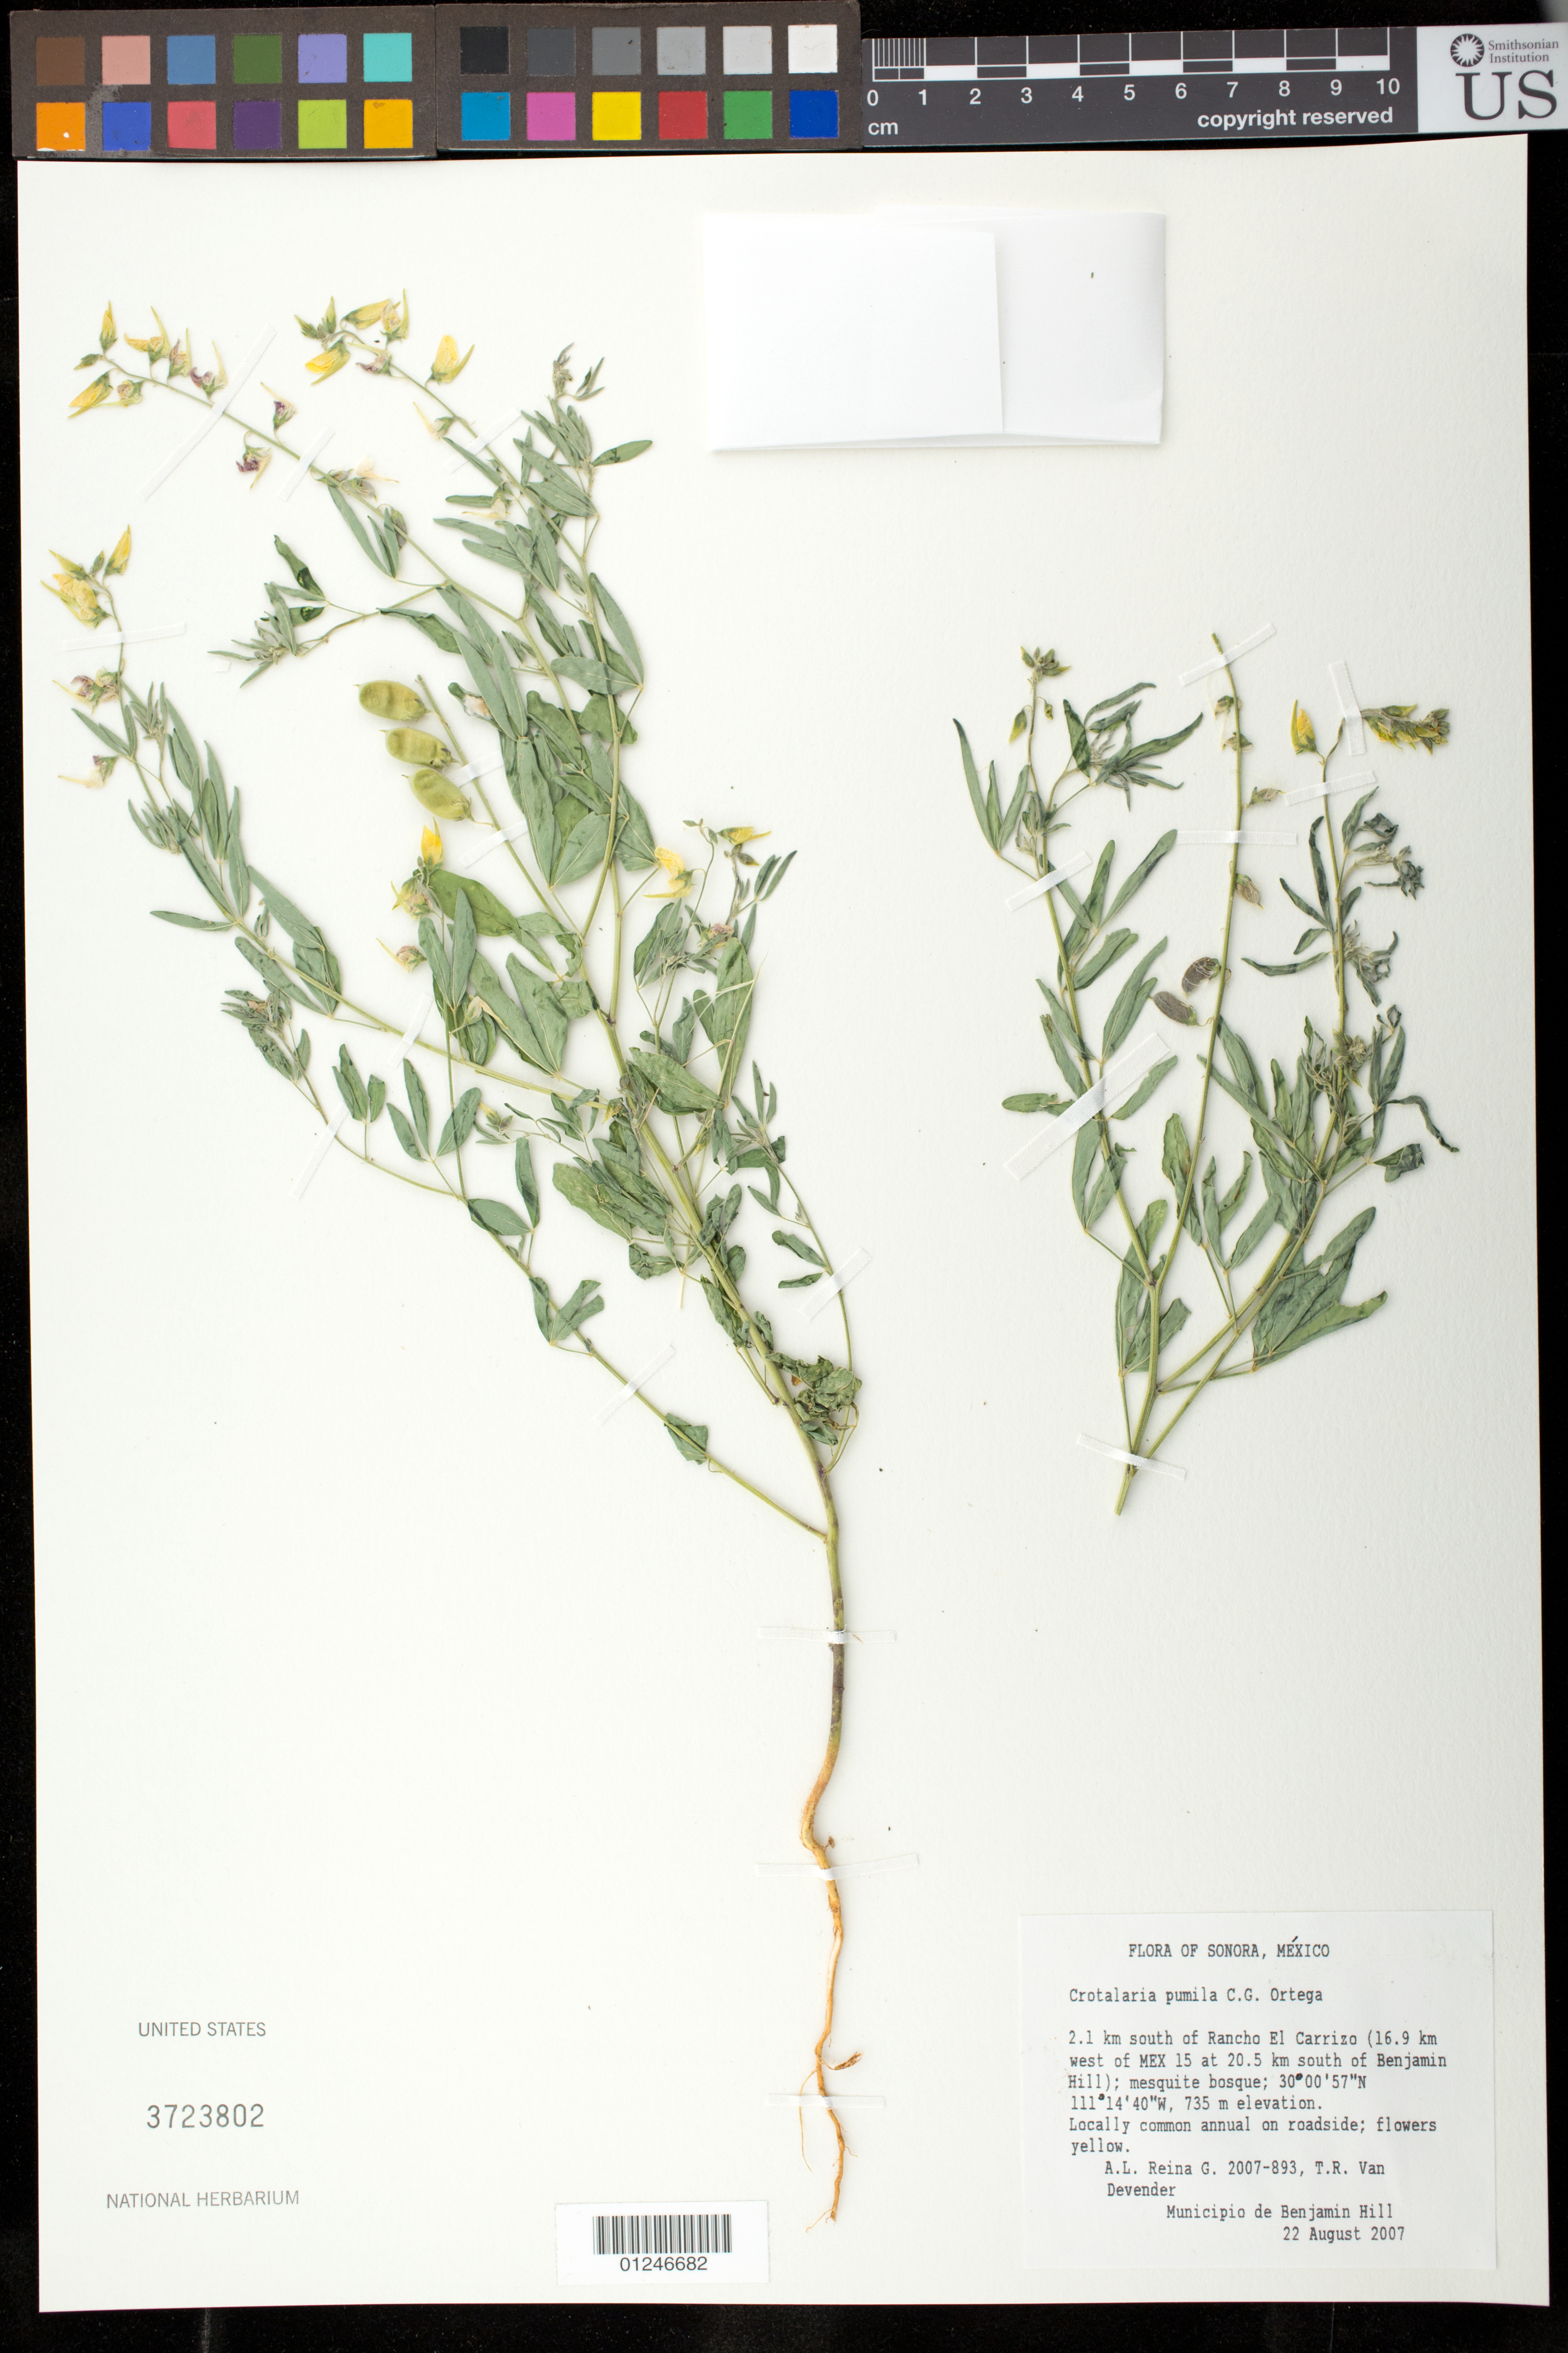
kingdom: Plantae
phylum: Tracheophyta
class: Magnoliopsida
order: Fabales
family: Fabaceae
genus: Crotalaria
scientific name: Crotalaria pumila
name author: Ortega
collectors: T. R. Van Devender & A. L. Reina G.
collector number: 2007-893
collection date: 2007-08-22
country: Mexico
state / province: Sonora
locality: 2.1 km S of Rancho El Carrizo (16.9 km W of MEX 15 at 20.5 km S of Benjamin Hill).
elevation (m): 735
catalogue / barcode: US 3723802